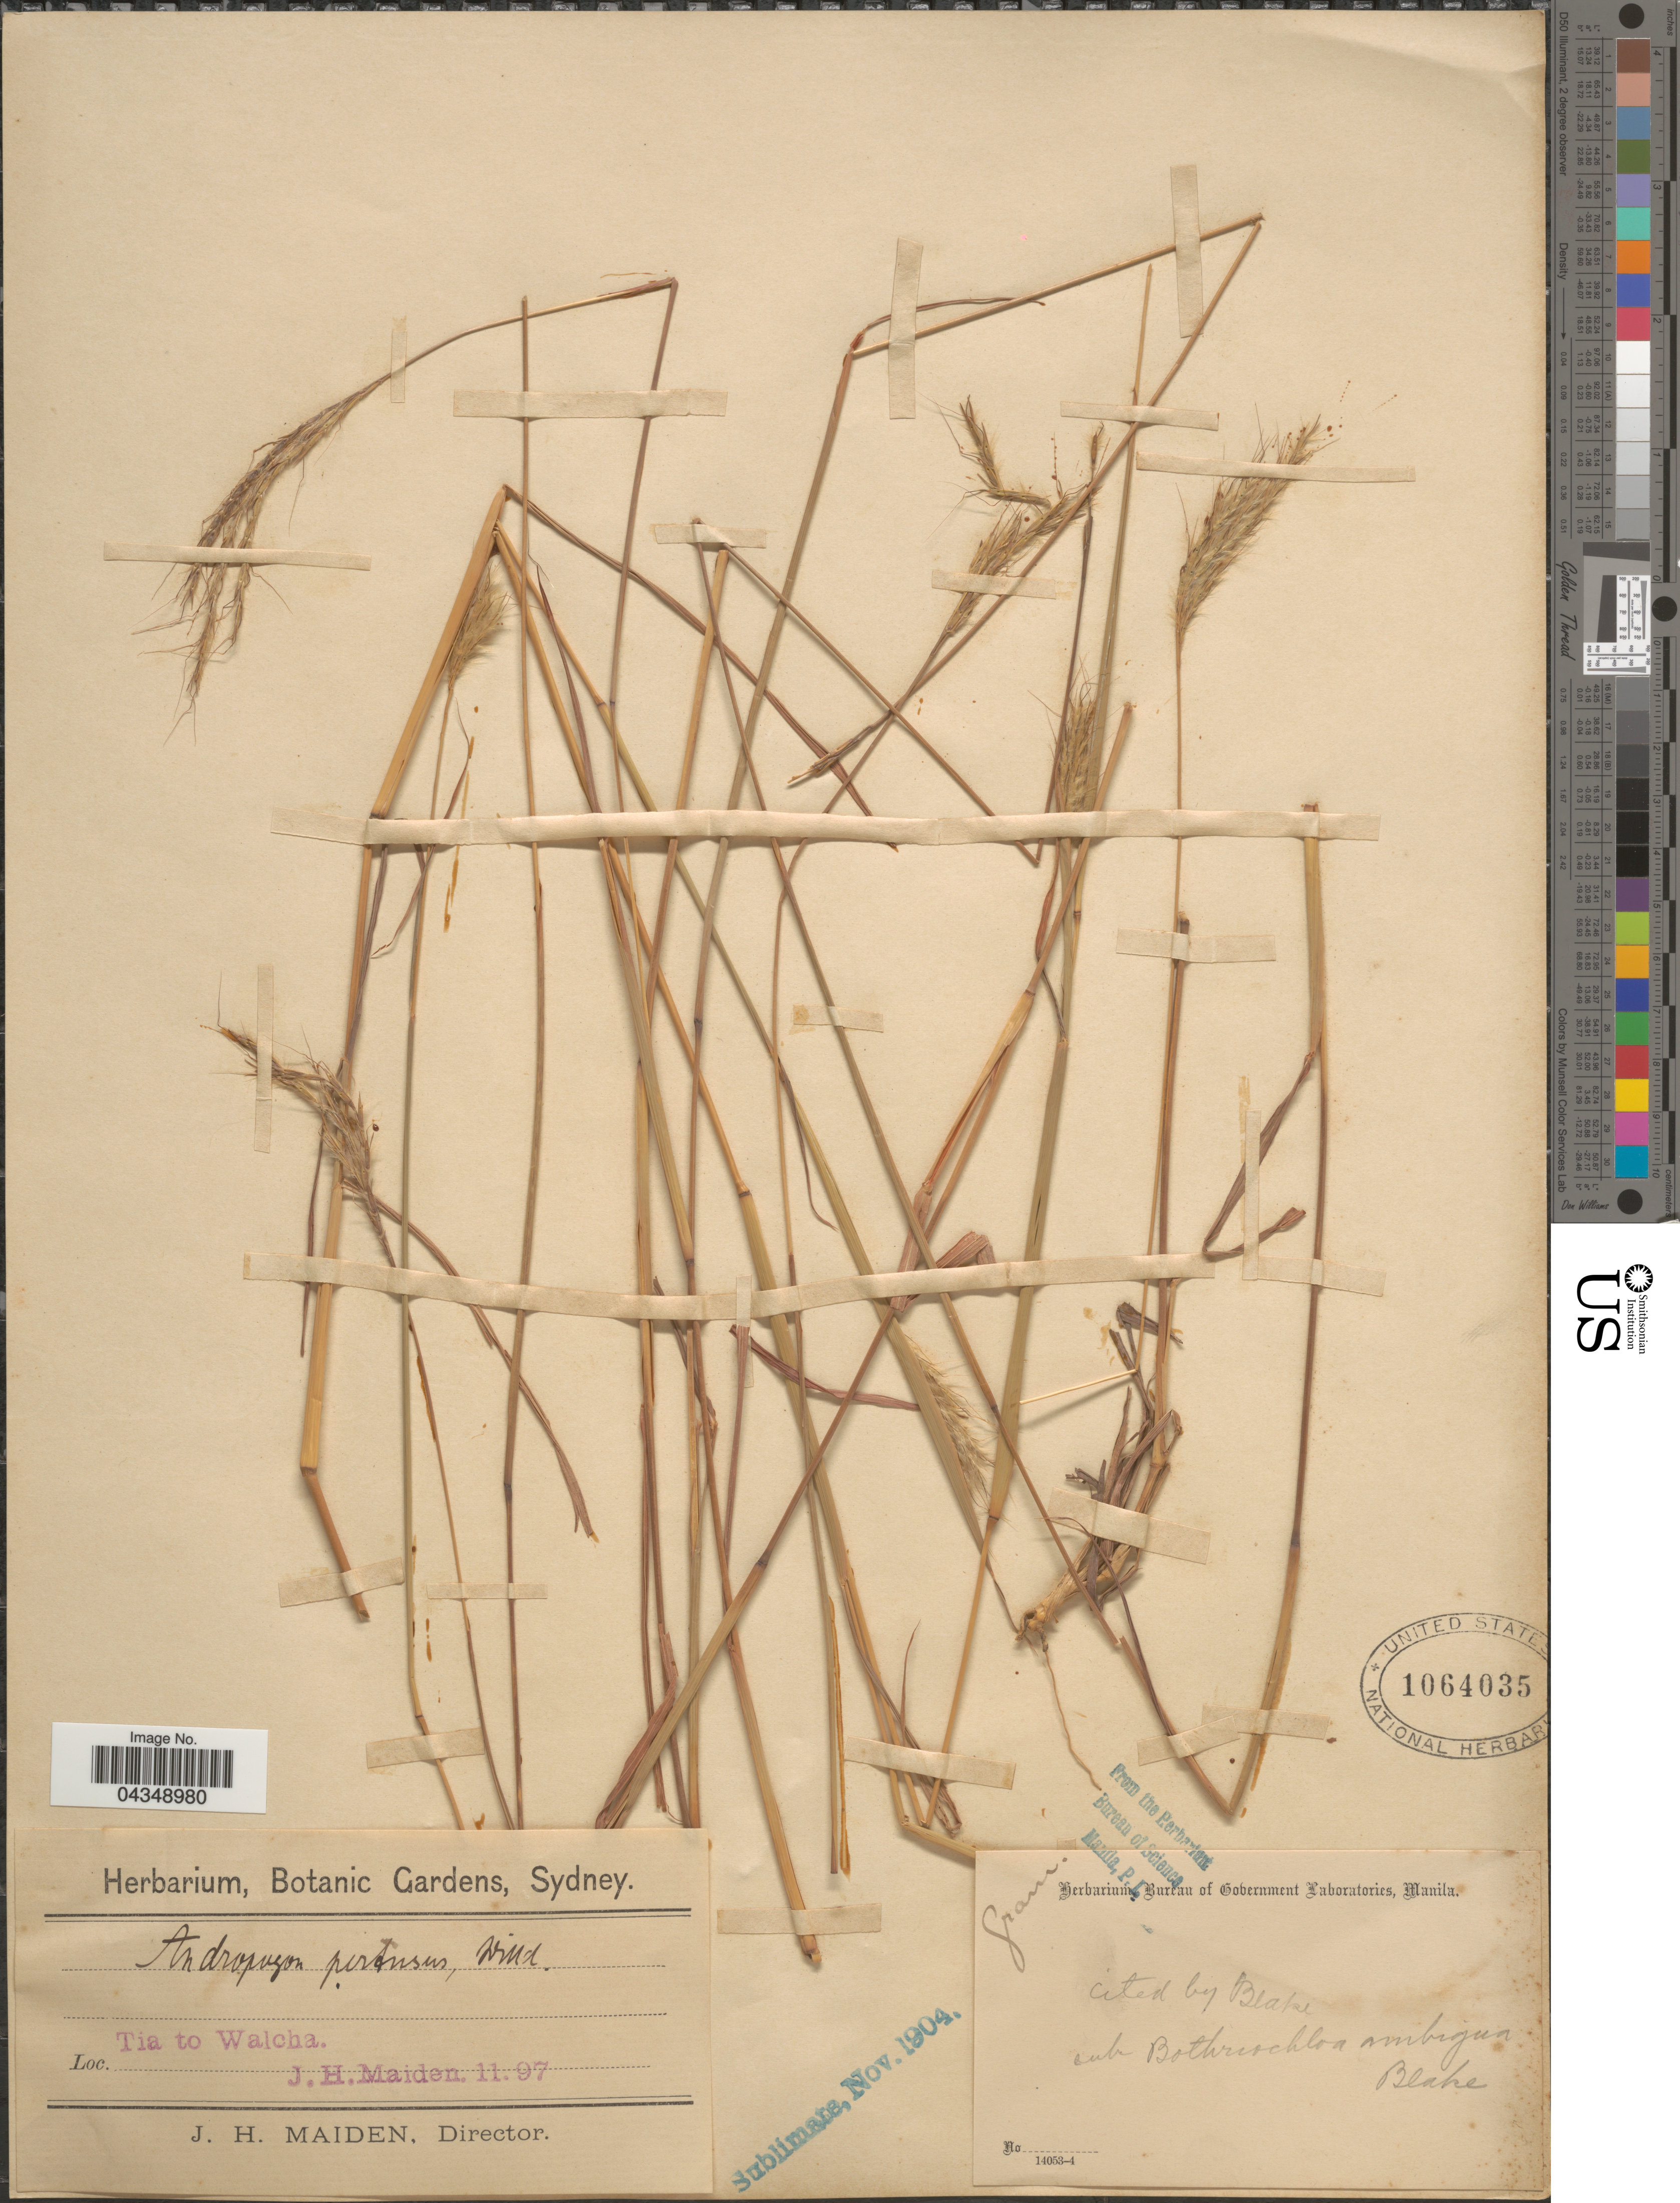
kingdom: Plantae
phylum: Tracheophyta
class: Liliopsida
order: Poales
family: Poaceae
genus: Bothriochloa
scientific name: Bothriochloa macra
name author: (Steud.) S.T. Blake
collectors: J. Maiden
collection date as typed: Transcribed d/m/y: /11/97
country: Australia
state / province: New South Wales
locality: Tia to Walcha.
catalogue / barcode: US 1064035